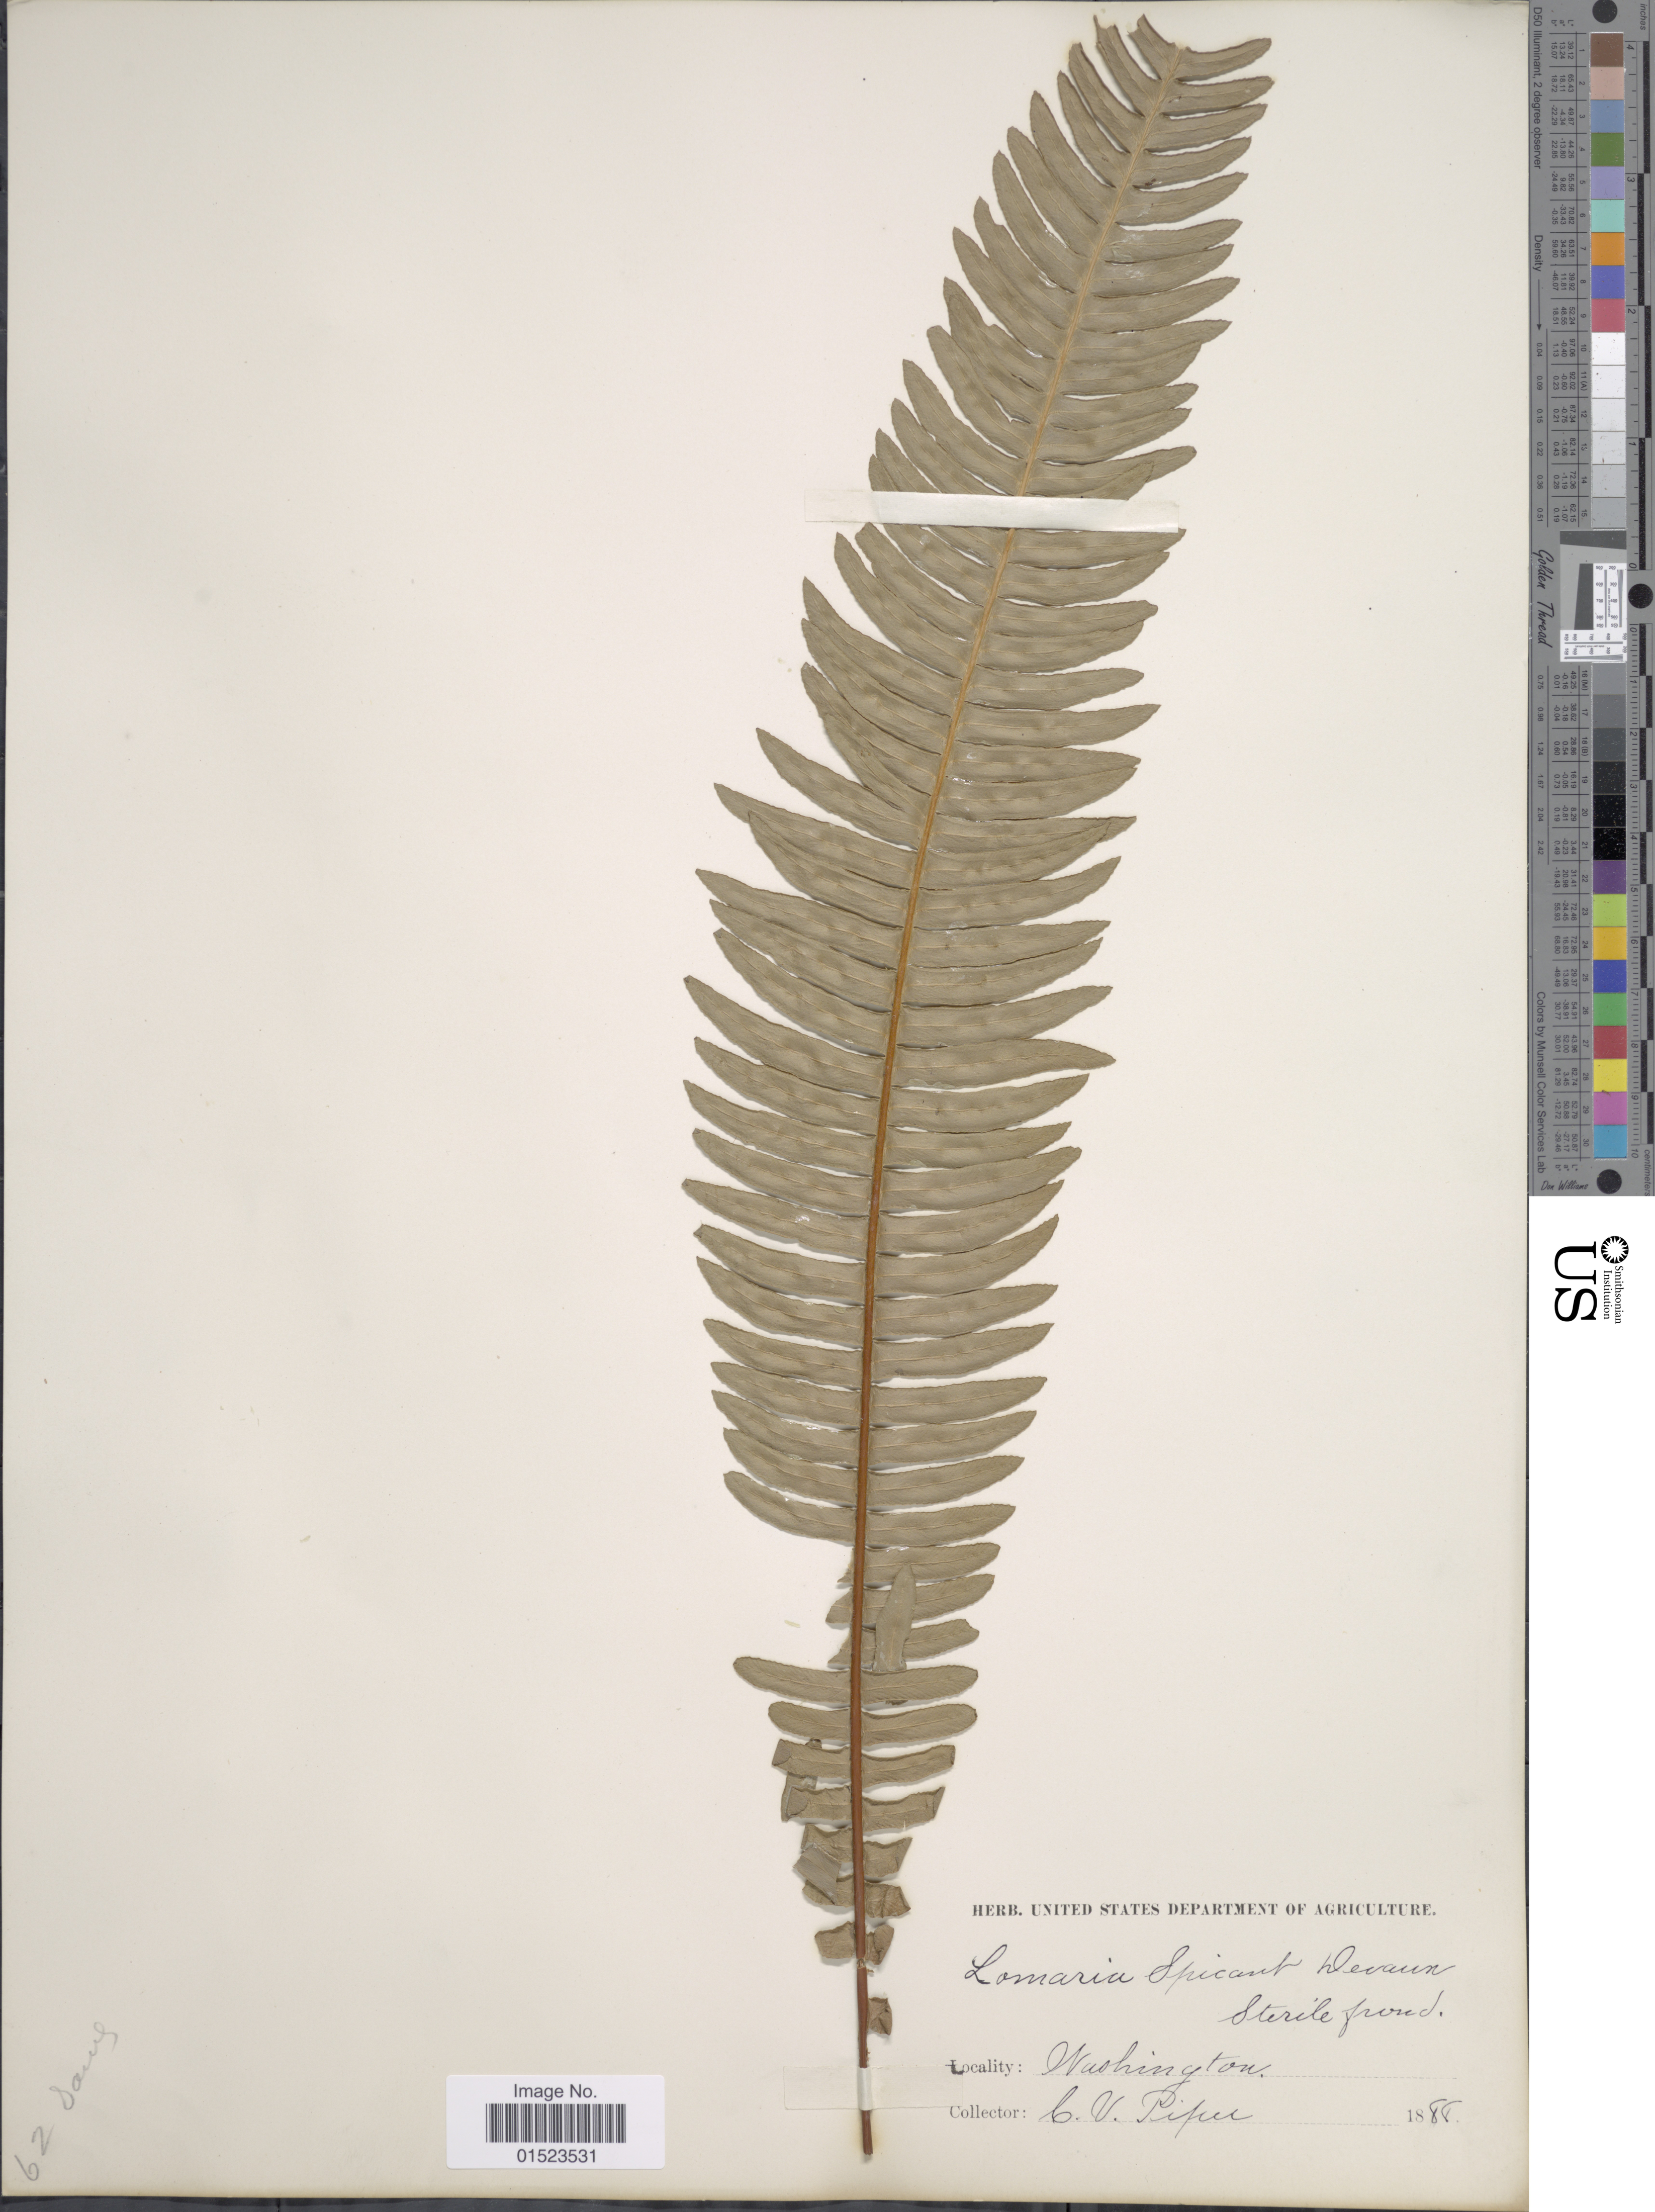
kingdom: Plantae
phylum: Tracheophyta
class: Polypodiopsida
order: Polypodiales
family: Blechnaceae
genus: Blechnum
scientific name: Blechnum spicant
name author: (L.) Sm.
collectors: C. V. Piper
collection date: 1888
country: United States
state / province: Washington